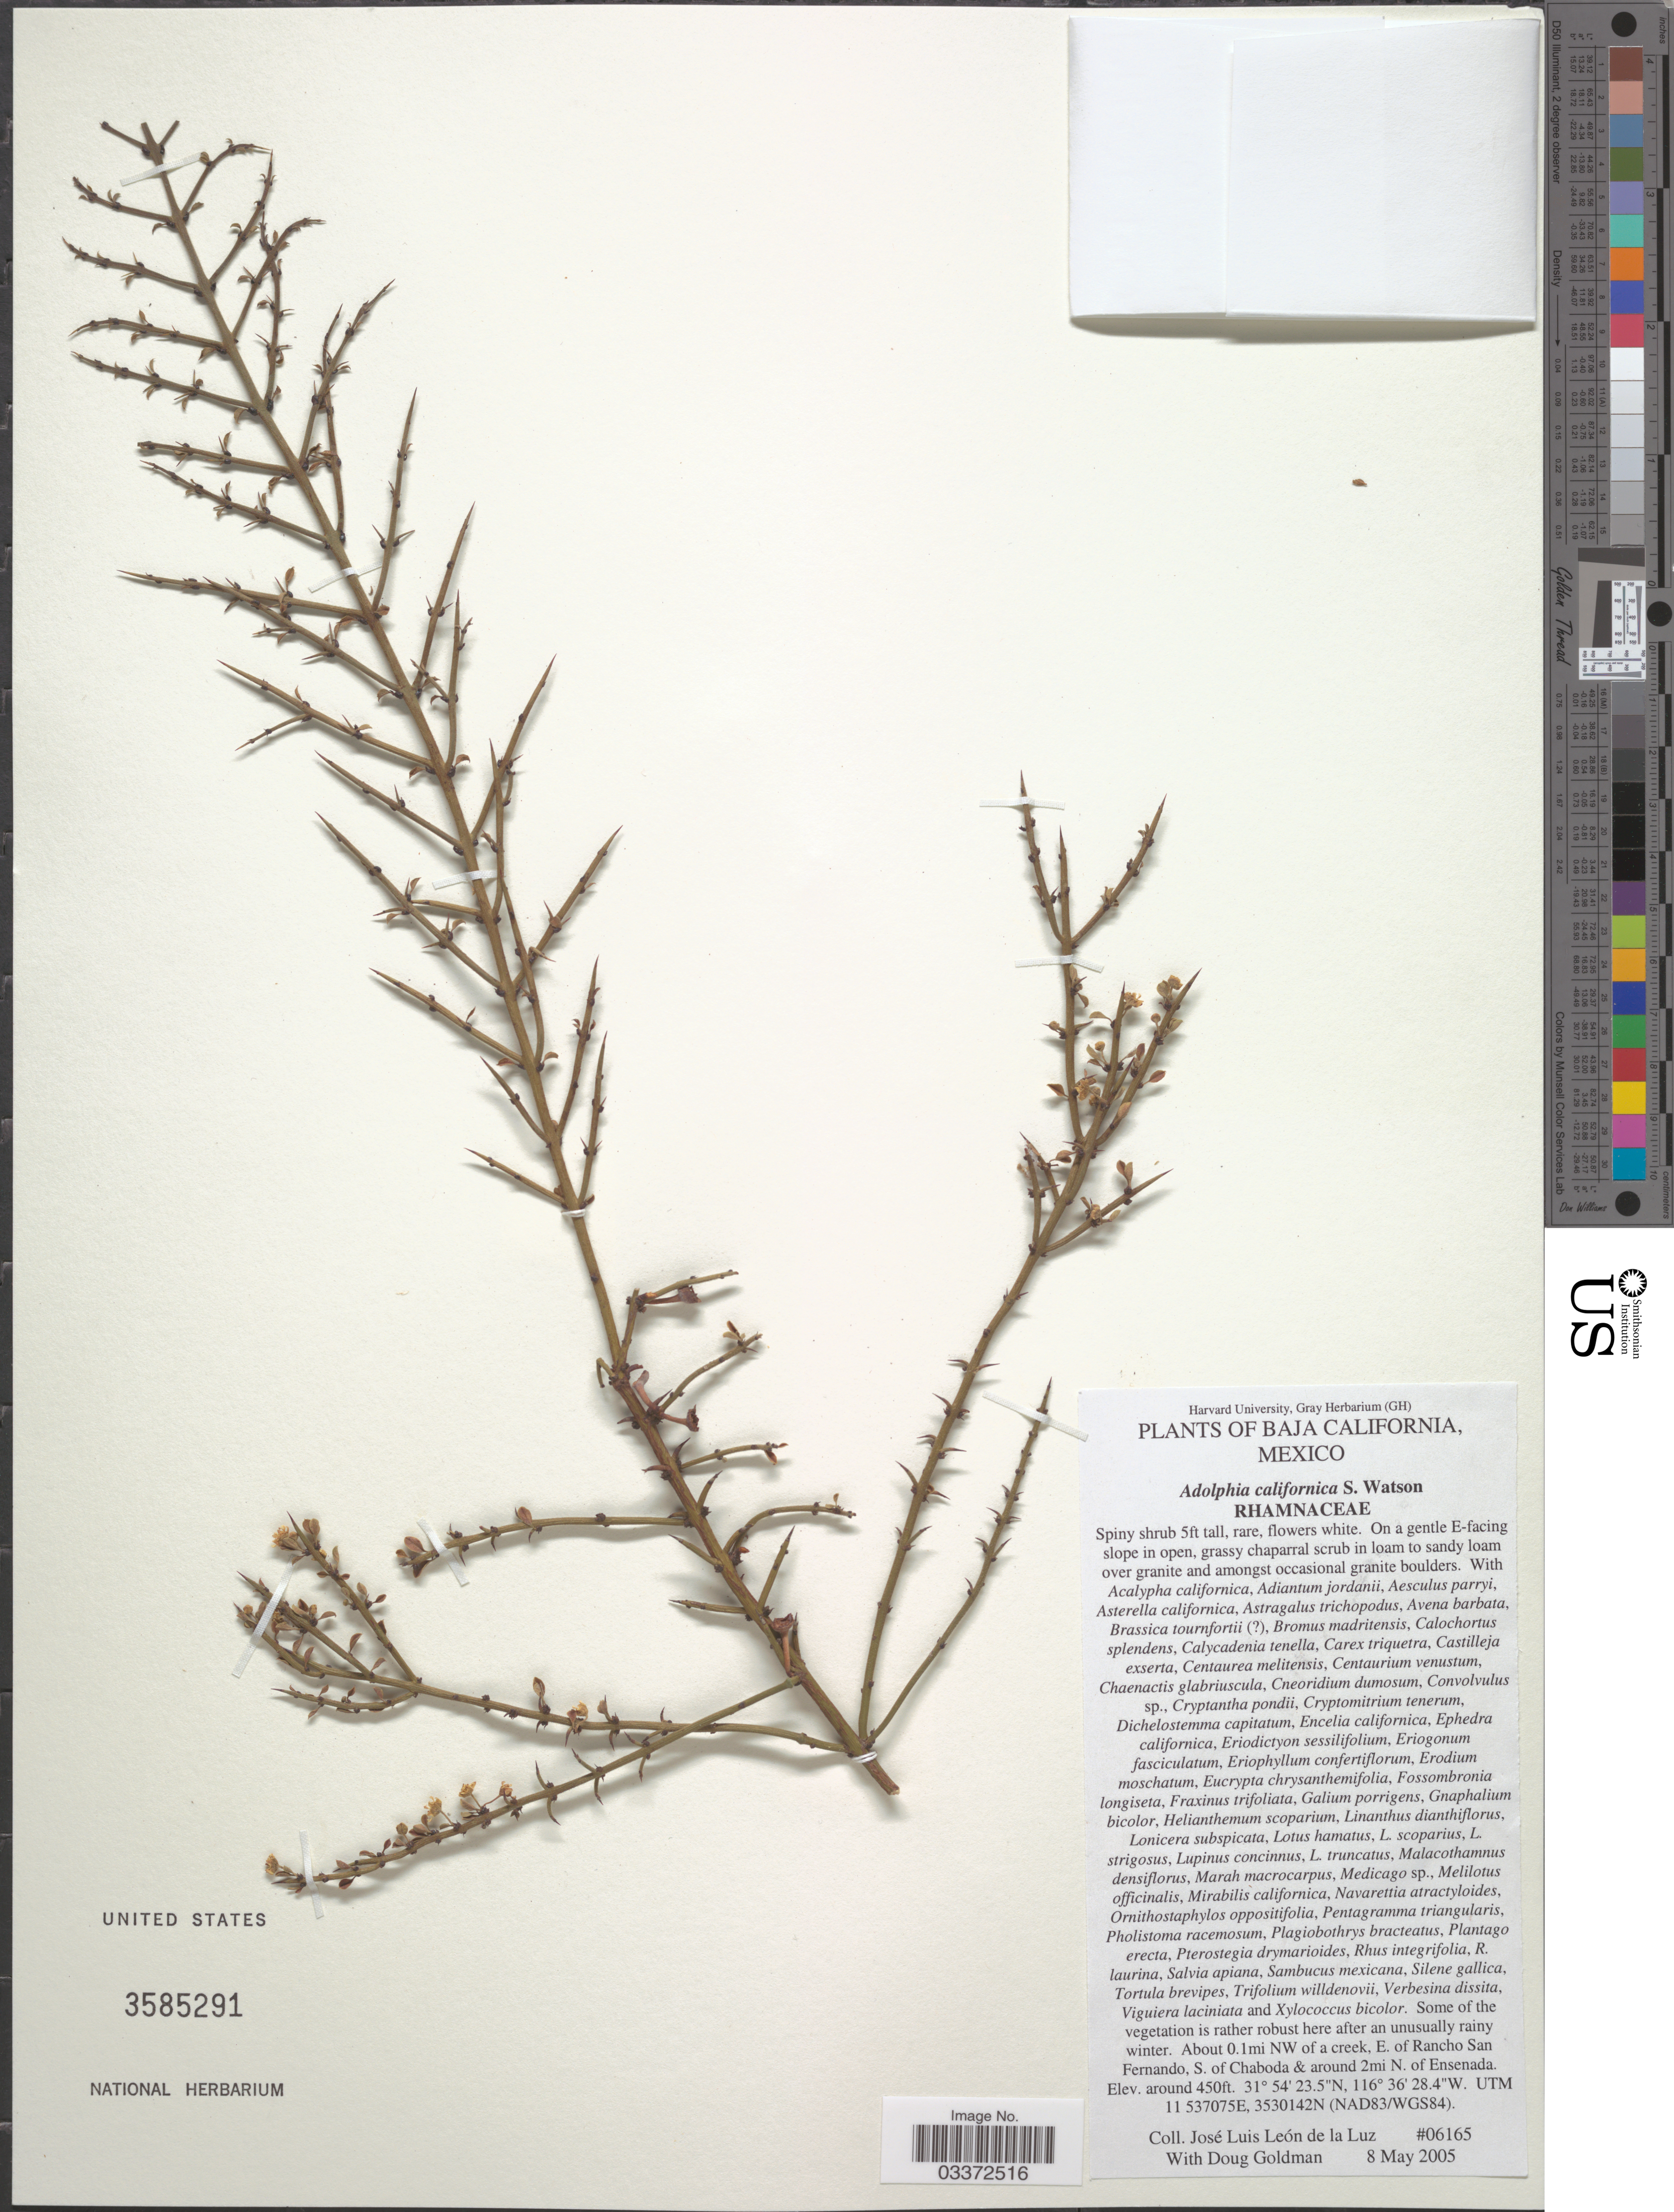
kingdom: Plantae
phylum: Tracheophyta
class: Magnoliopsida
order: Rosales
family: Rhamnaceae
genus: Adolphia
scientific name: Adolphia californica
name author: S. Watson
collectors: J. L. León de la Luz & D. Goldman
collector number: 06165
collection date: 2005-05-08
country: Mexico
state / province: Baja California Norte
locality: About 0.1 mi NW of a creek, E. of Rancho San Fernando, S. of Chaboda & around 2mi N. of Ensenada.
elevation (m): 137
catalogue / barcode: US 3585291